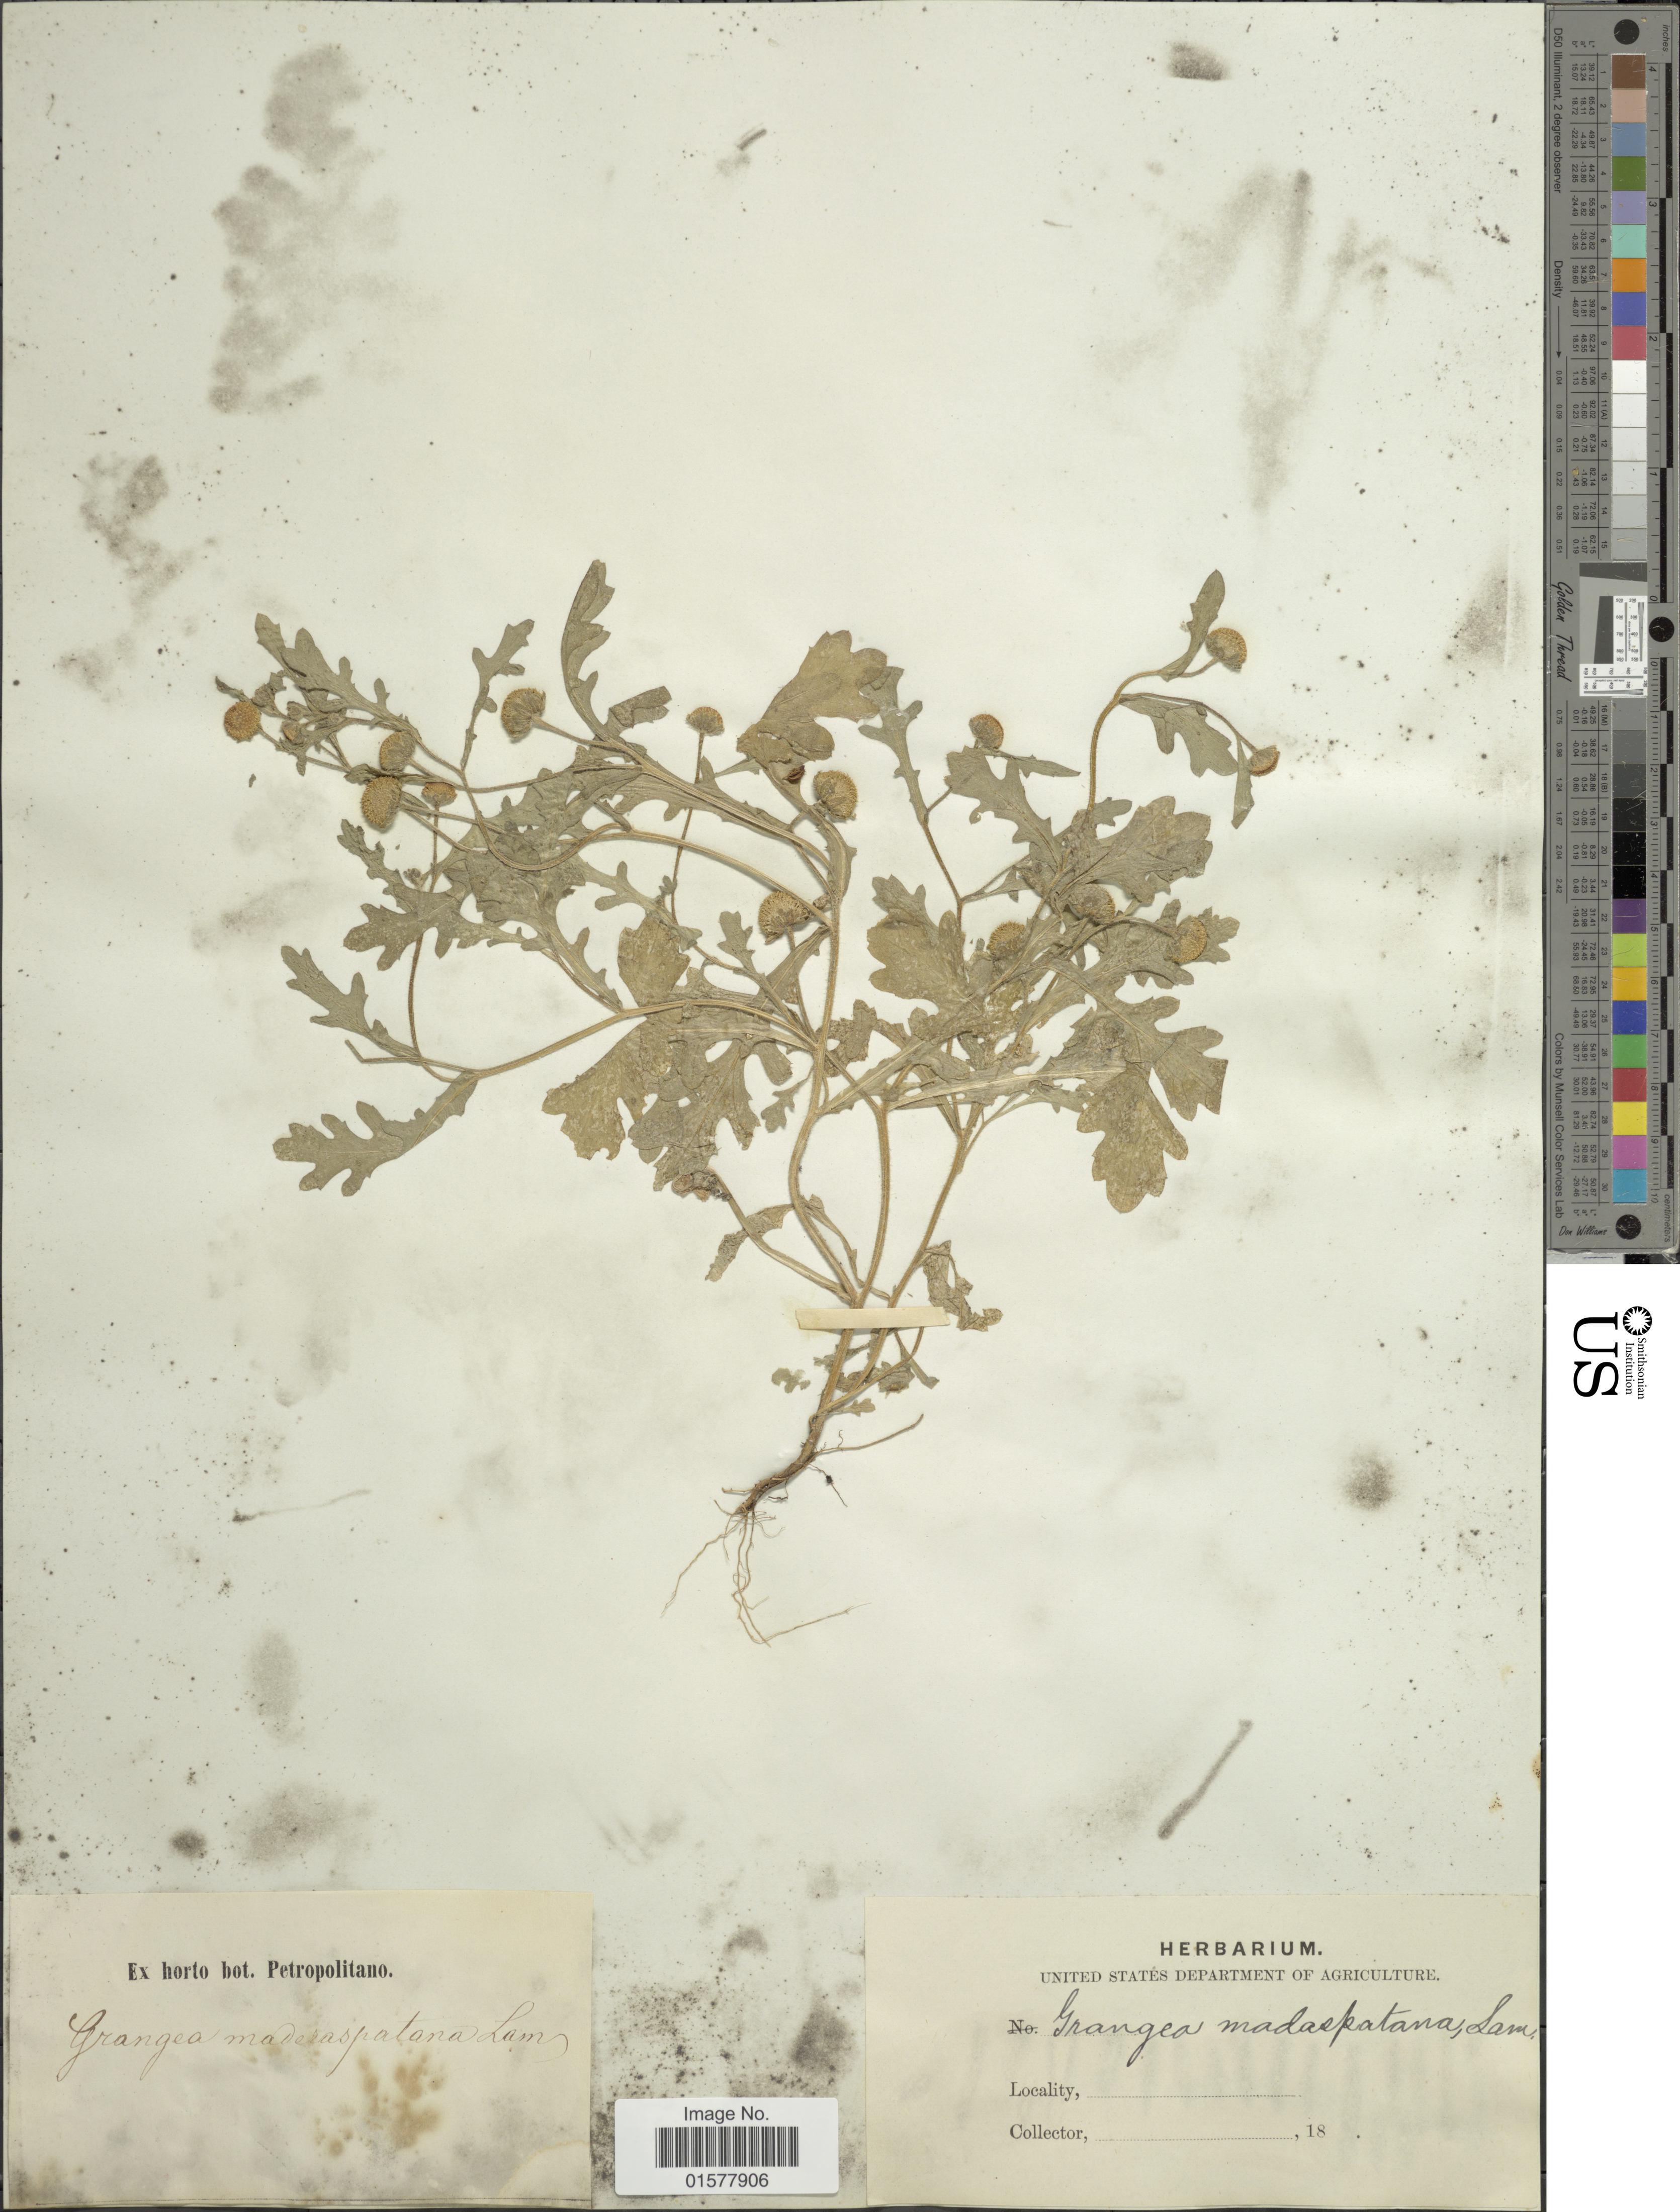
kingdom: Plantae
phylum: Tracheophyta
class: Magnoliopsida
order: Asterales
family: Asteraceae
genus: Grangea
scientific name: Grangea maderaspatana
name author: (L.) Poir.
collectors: ex Horto Bot. Petropolitano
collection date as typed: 18